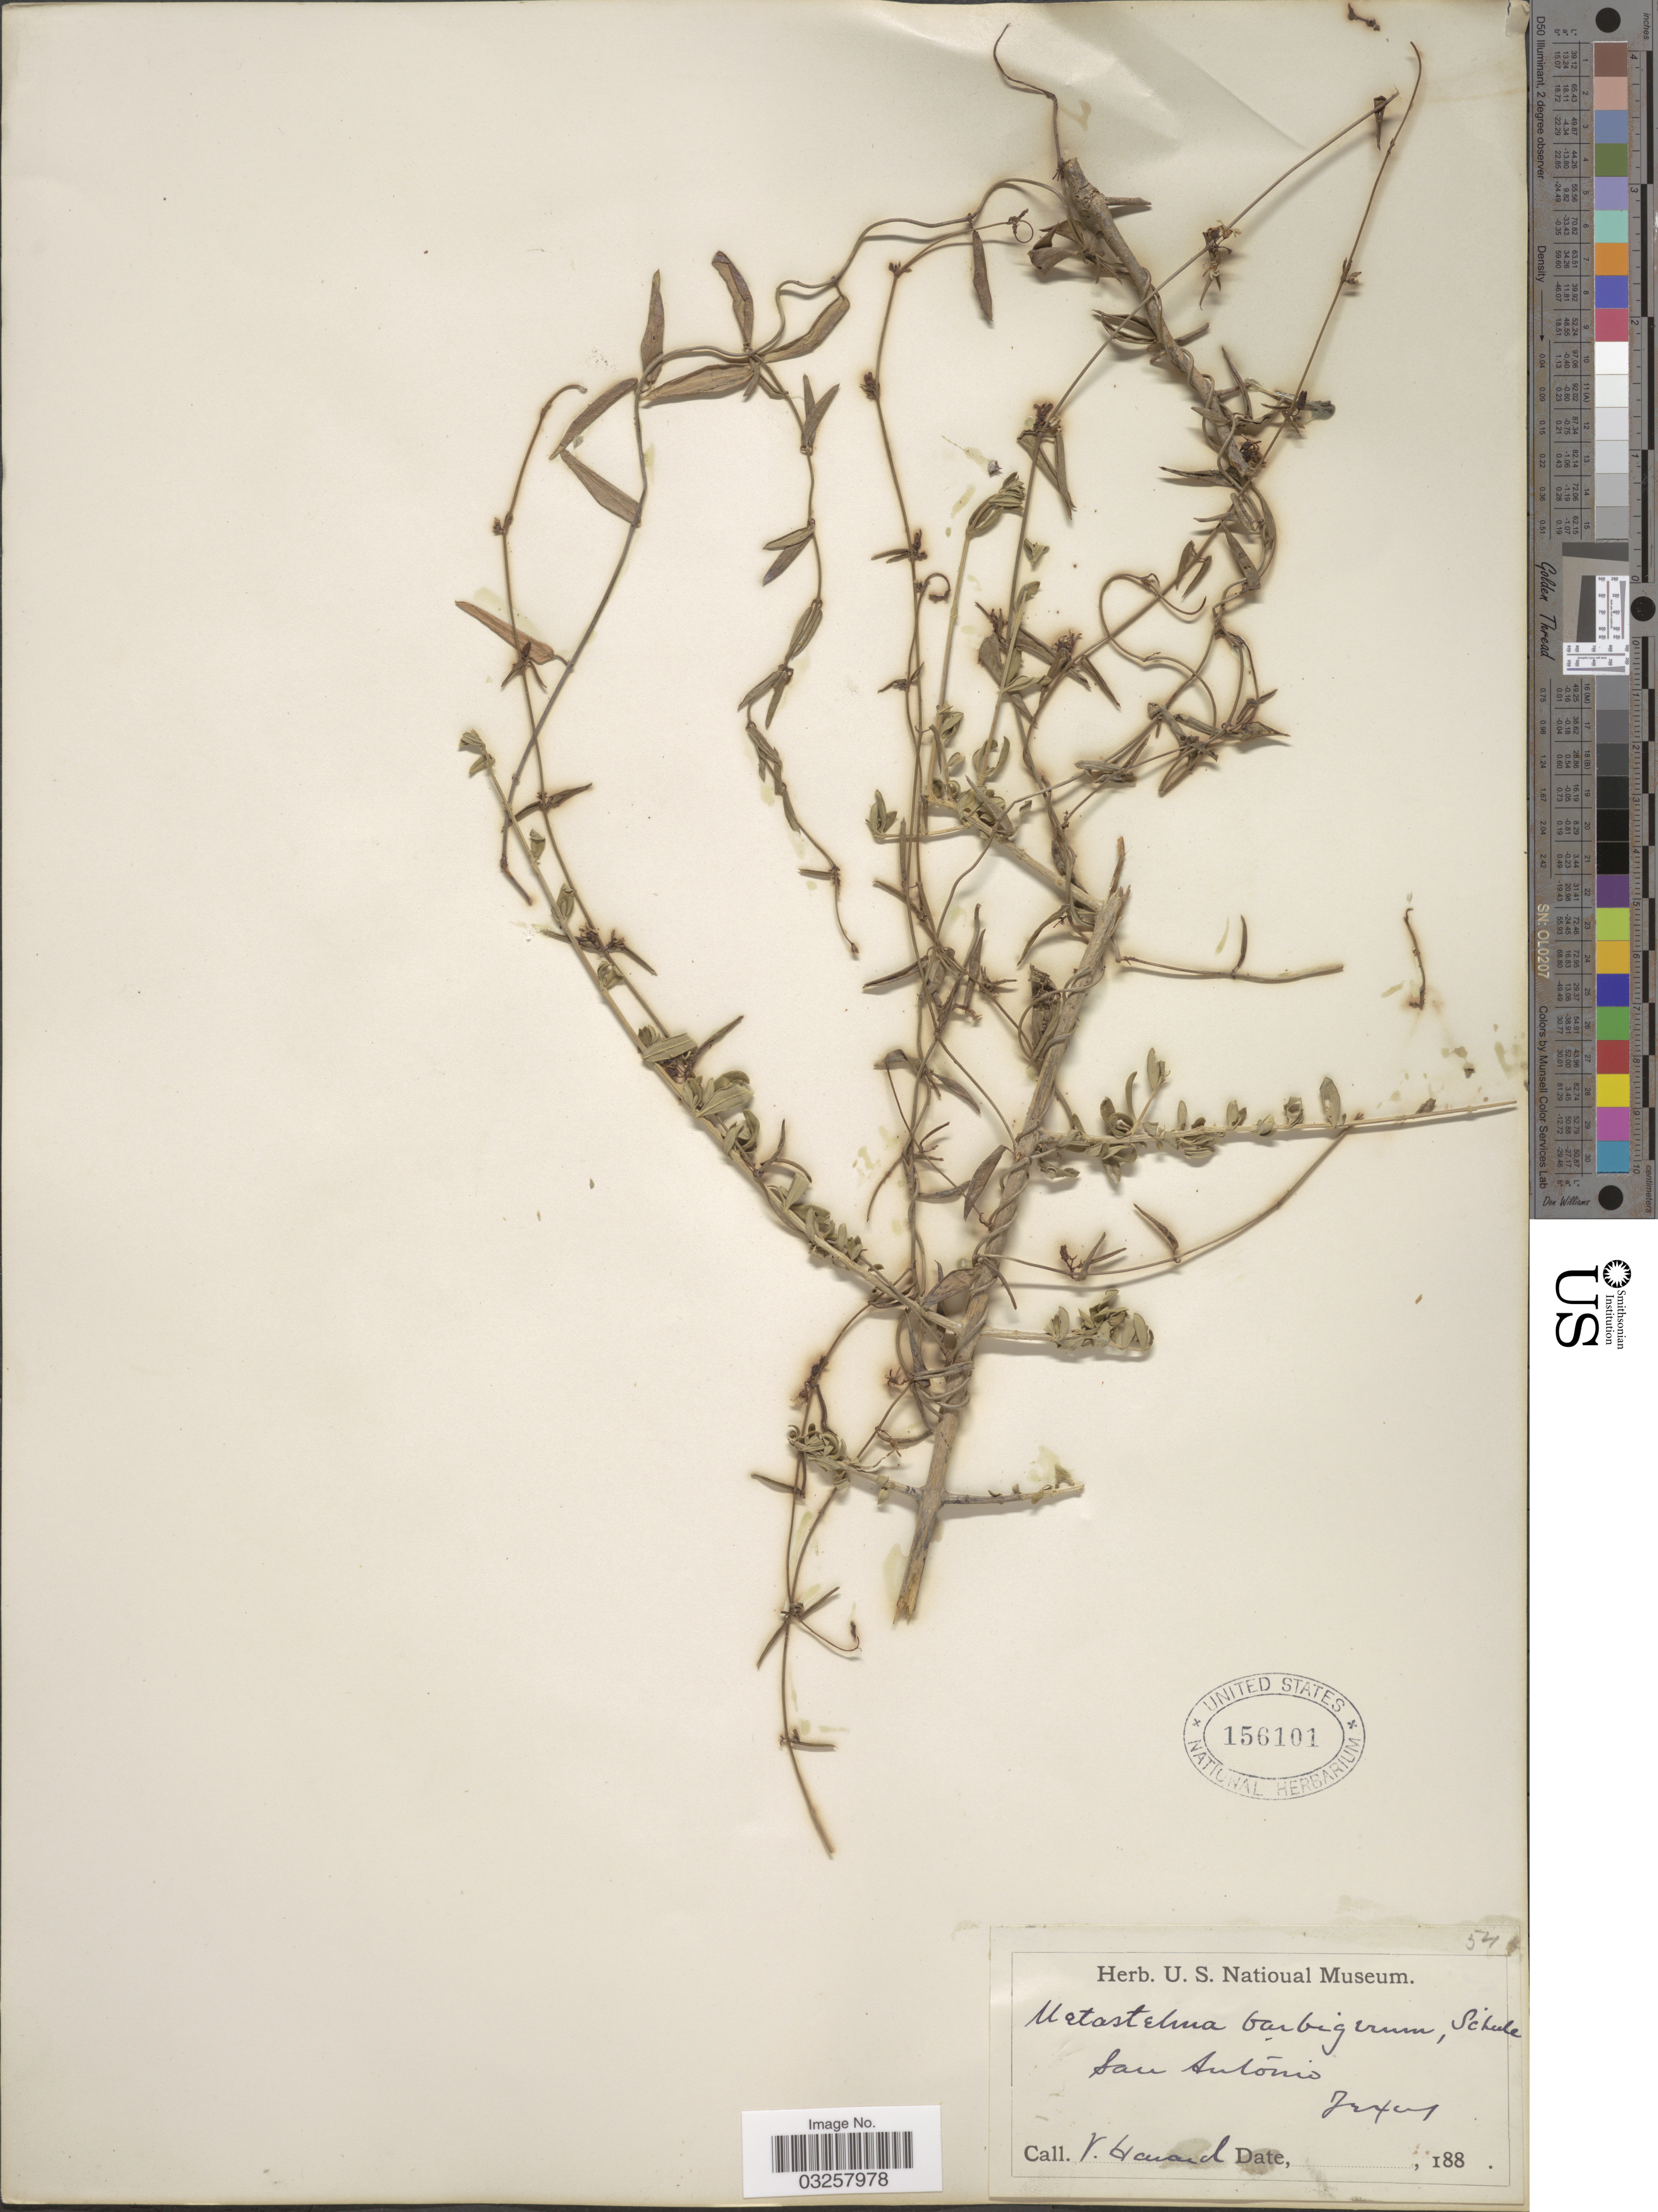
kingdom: Plantae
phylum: Tracheophyta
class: Magnoliopsida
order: Gentianales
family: Apocynaceae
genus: Metastelma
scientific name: Metastelma barbigerum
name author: Scheele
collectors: V. Havard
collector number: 54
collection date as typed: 188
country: United States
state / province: Texas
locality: San Antonio.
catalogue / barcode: US 156101